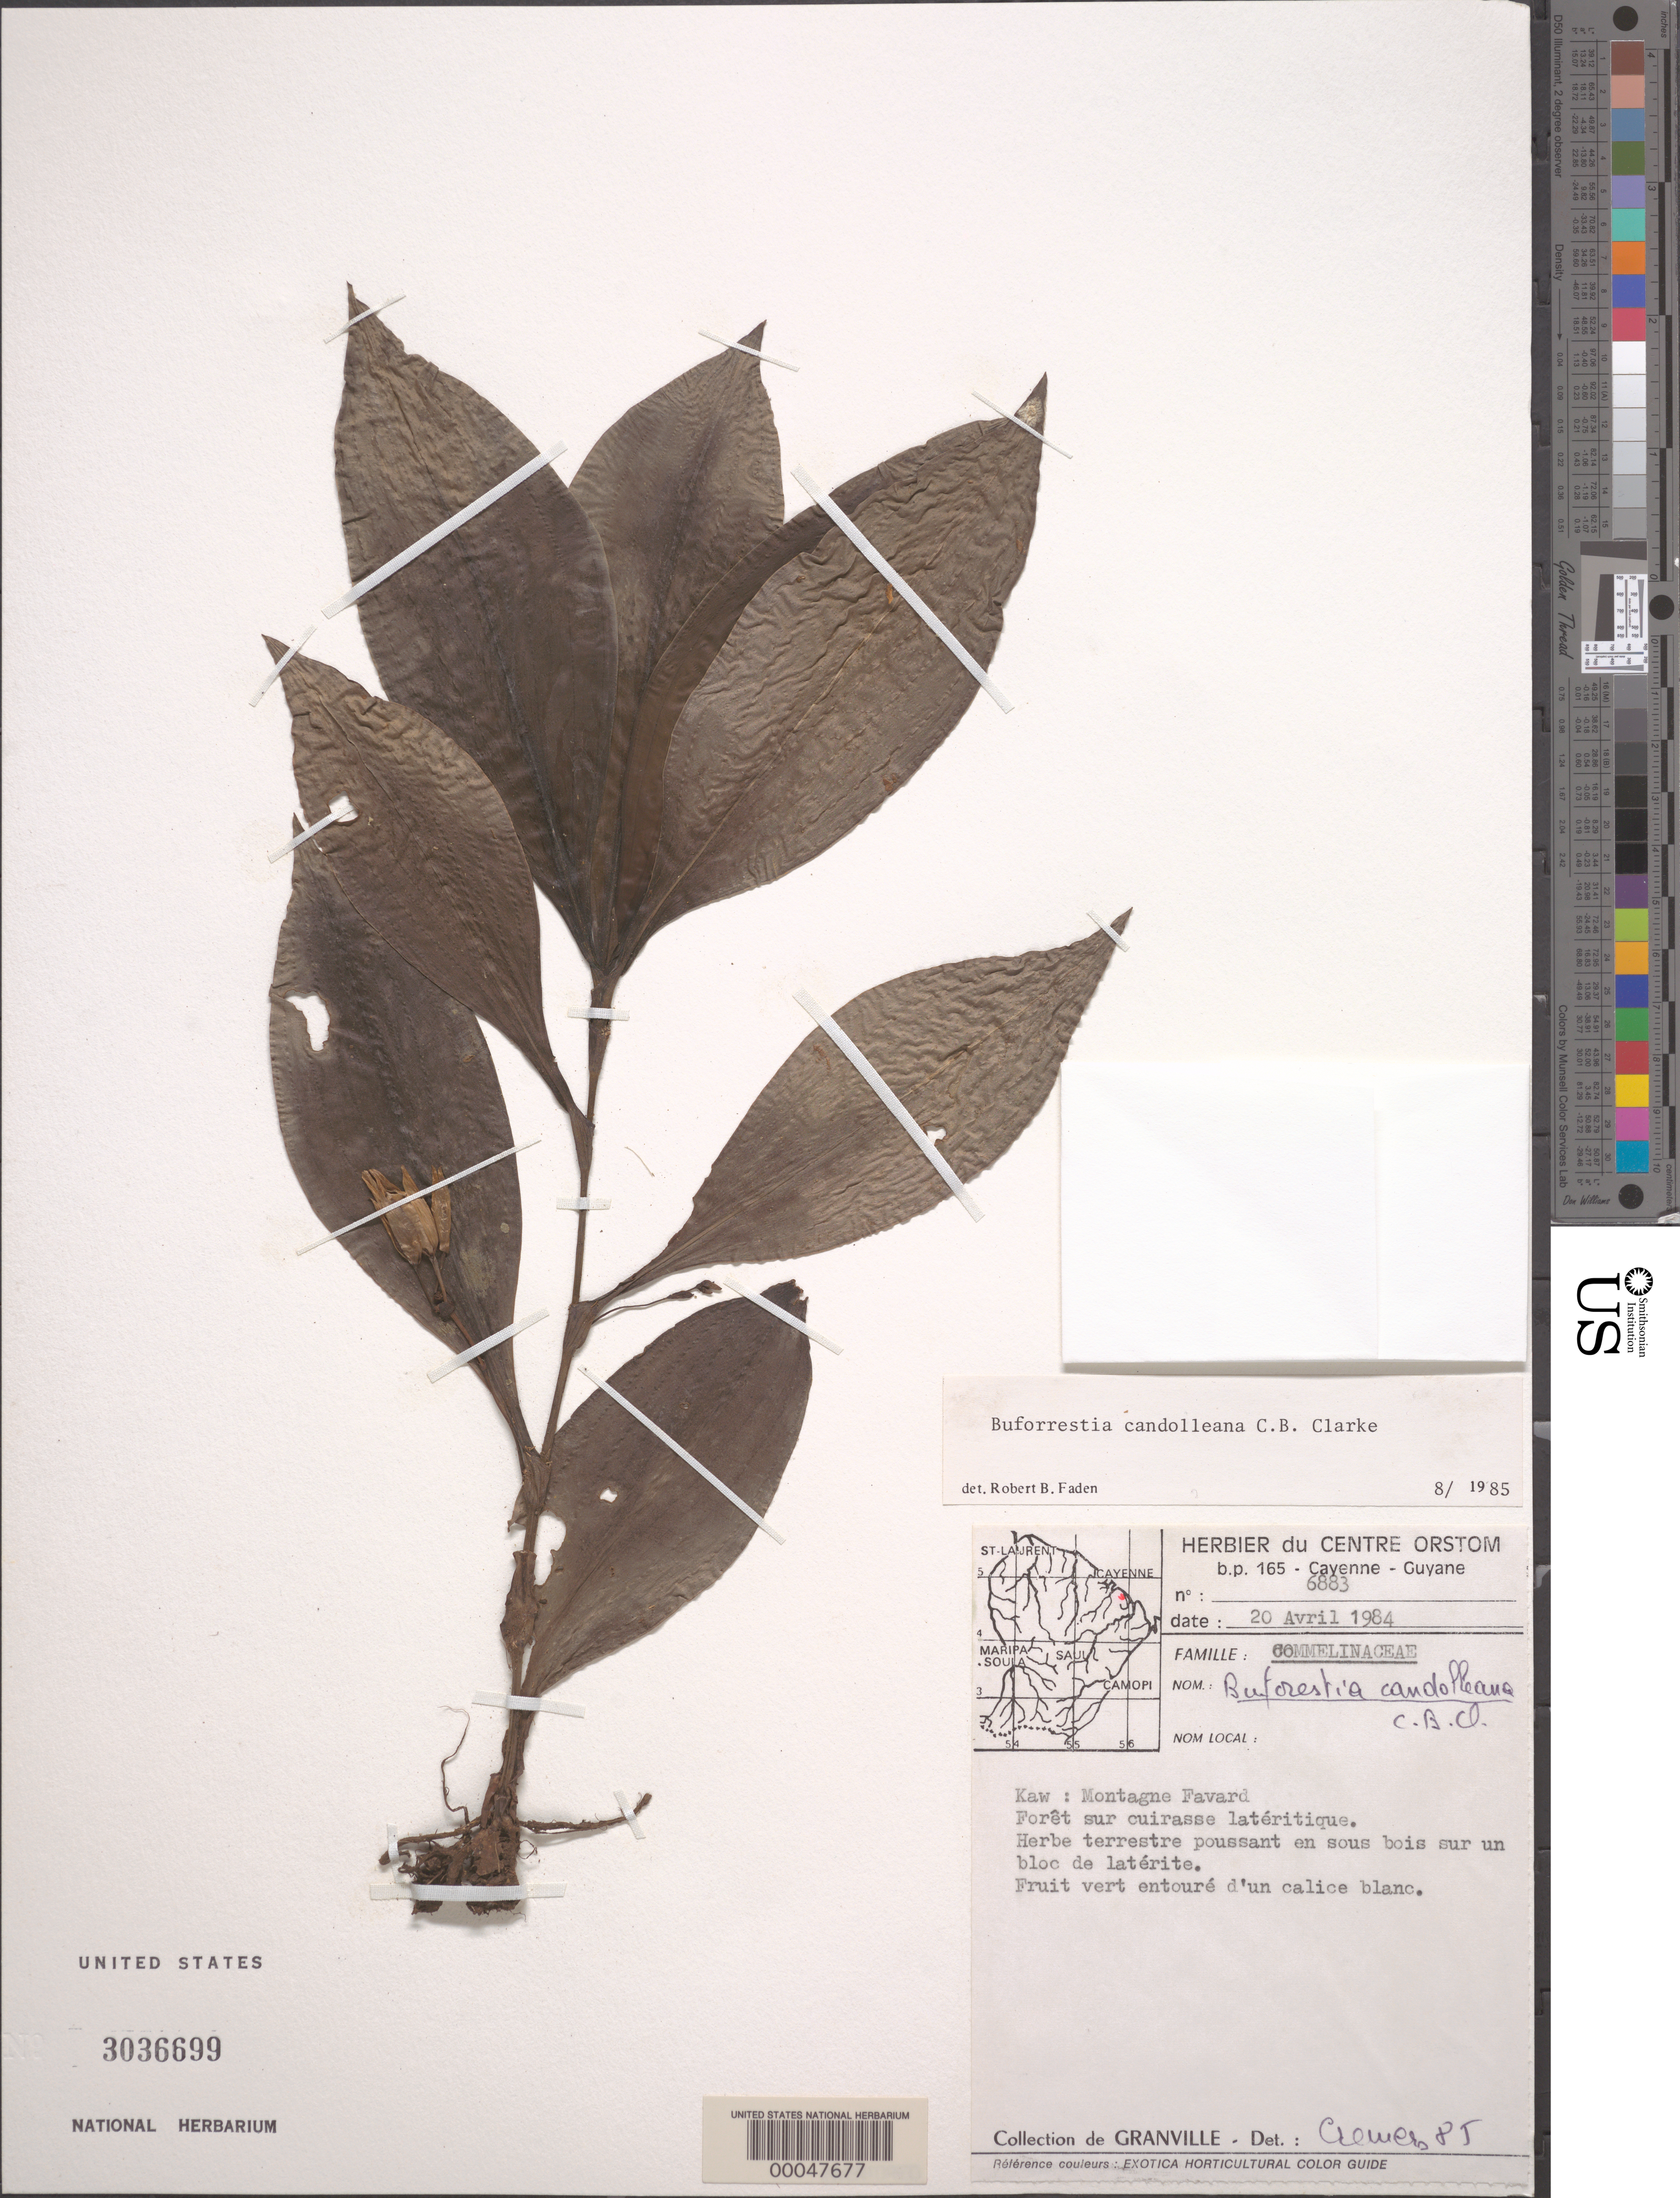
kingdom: Plantae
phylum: Tracheophyta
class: Liliopsida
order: Commelinales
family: Commelinaceae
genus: Buforrestia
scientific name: Buforrestia candolleana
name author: C.B. Clarke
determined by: Faden, Robert B., (US), Smithsonian Institution - National Museum of Natural History (UNITED STATES)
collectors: J.-J. de Granville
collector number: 6883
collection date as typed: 20 Apr 1984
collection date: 1984-04-20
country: French Guiana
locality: Kaw, montagne favard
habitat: Forest, lateritic soil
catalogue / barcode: US 3036699